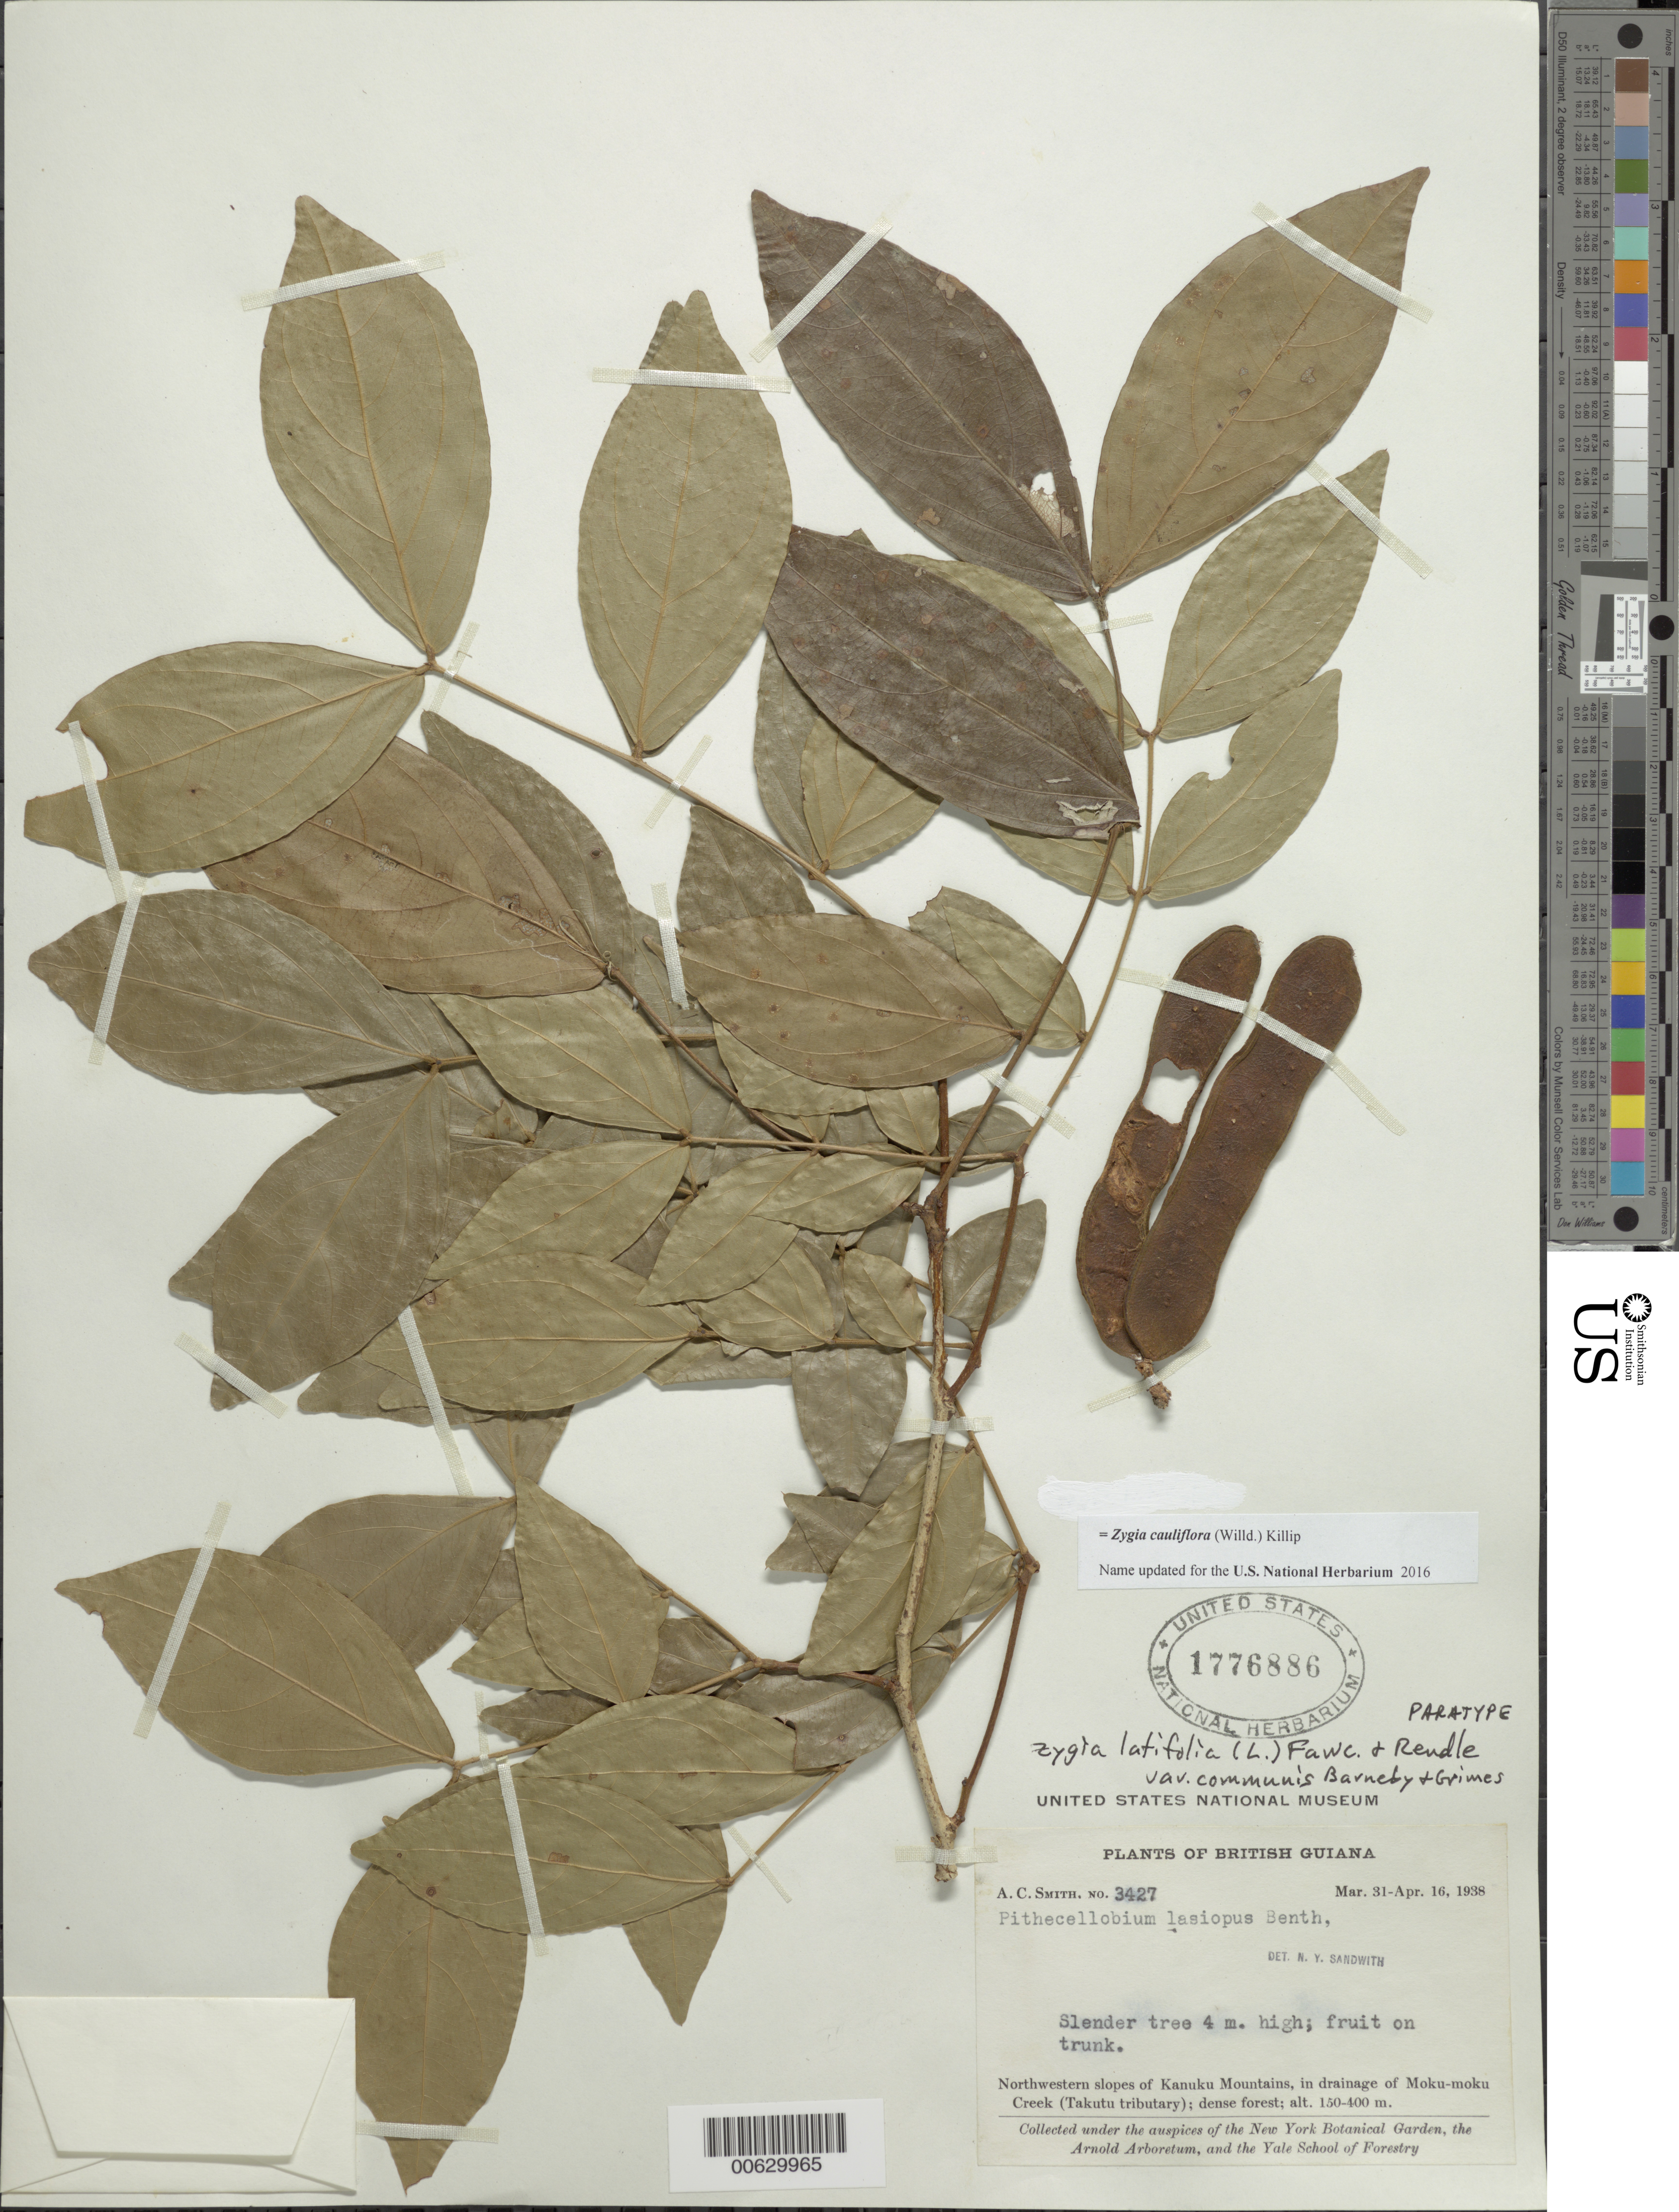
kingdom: Plantae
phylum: Tracheophyta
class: Magnoliopsida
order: Fabales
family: Fabaceae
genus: Zygia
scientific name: Zygia cauliflora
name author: (Willd.) Killip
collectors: A. C. Smith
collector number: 3427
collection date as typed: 31-Mar-38 to 16-Apr-38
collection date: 1938-03-31/1938-04-16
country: Guyana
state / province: U. Takutu-U. Essequibo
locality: Kanuku Mts., NW slopes, in drainage of Moku-moku Creek (Takutu tributary)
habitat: Dense forest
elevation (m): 150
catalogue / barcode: US 1776886